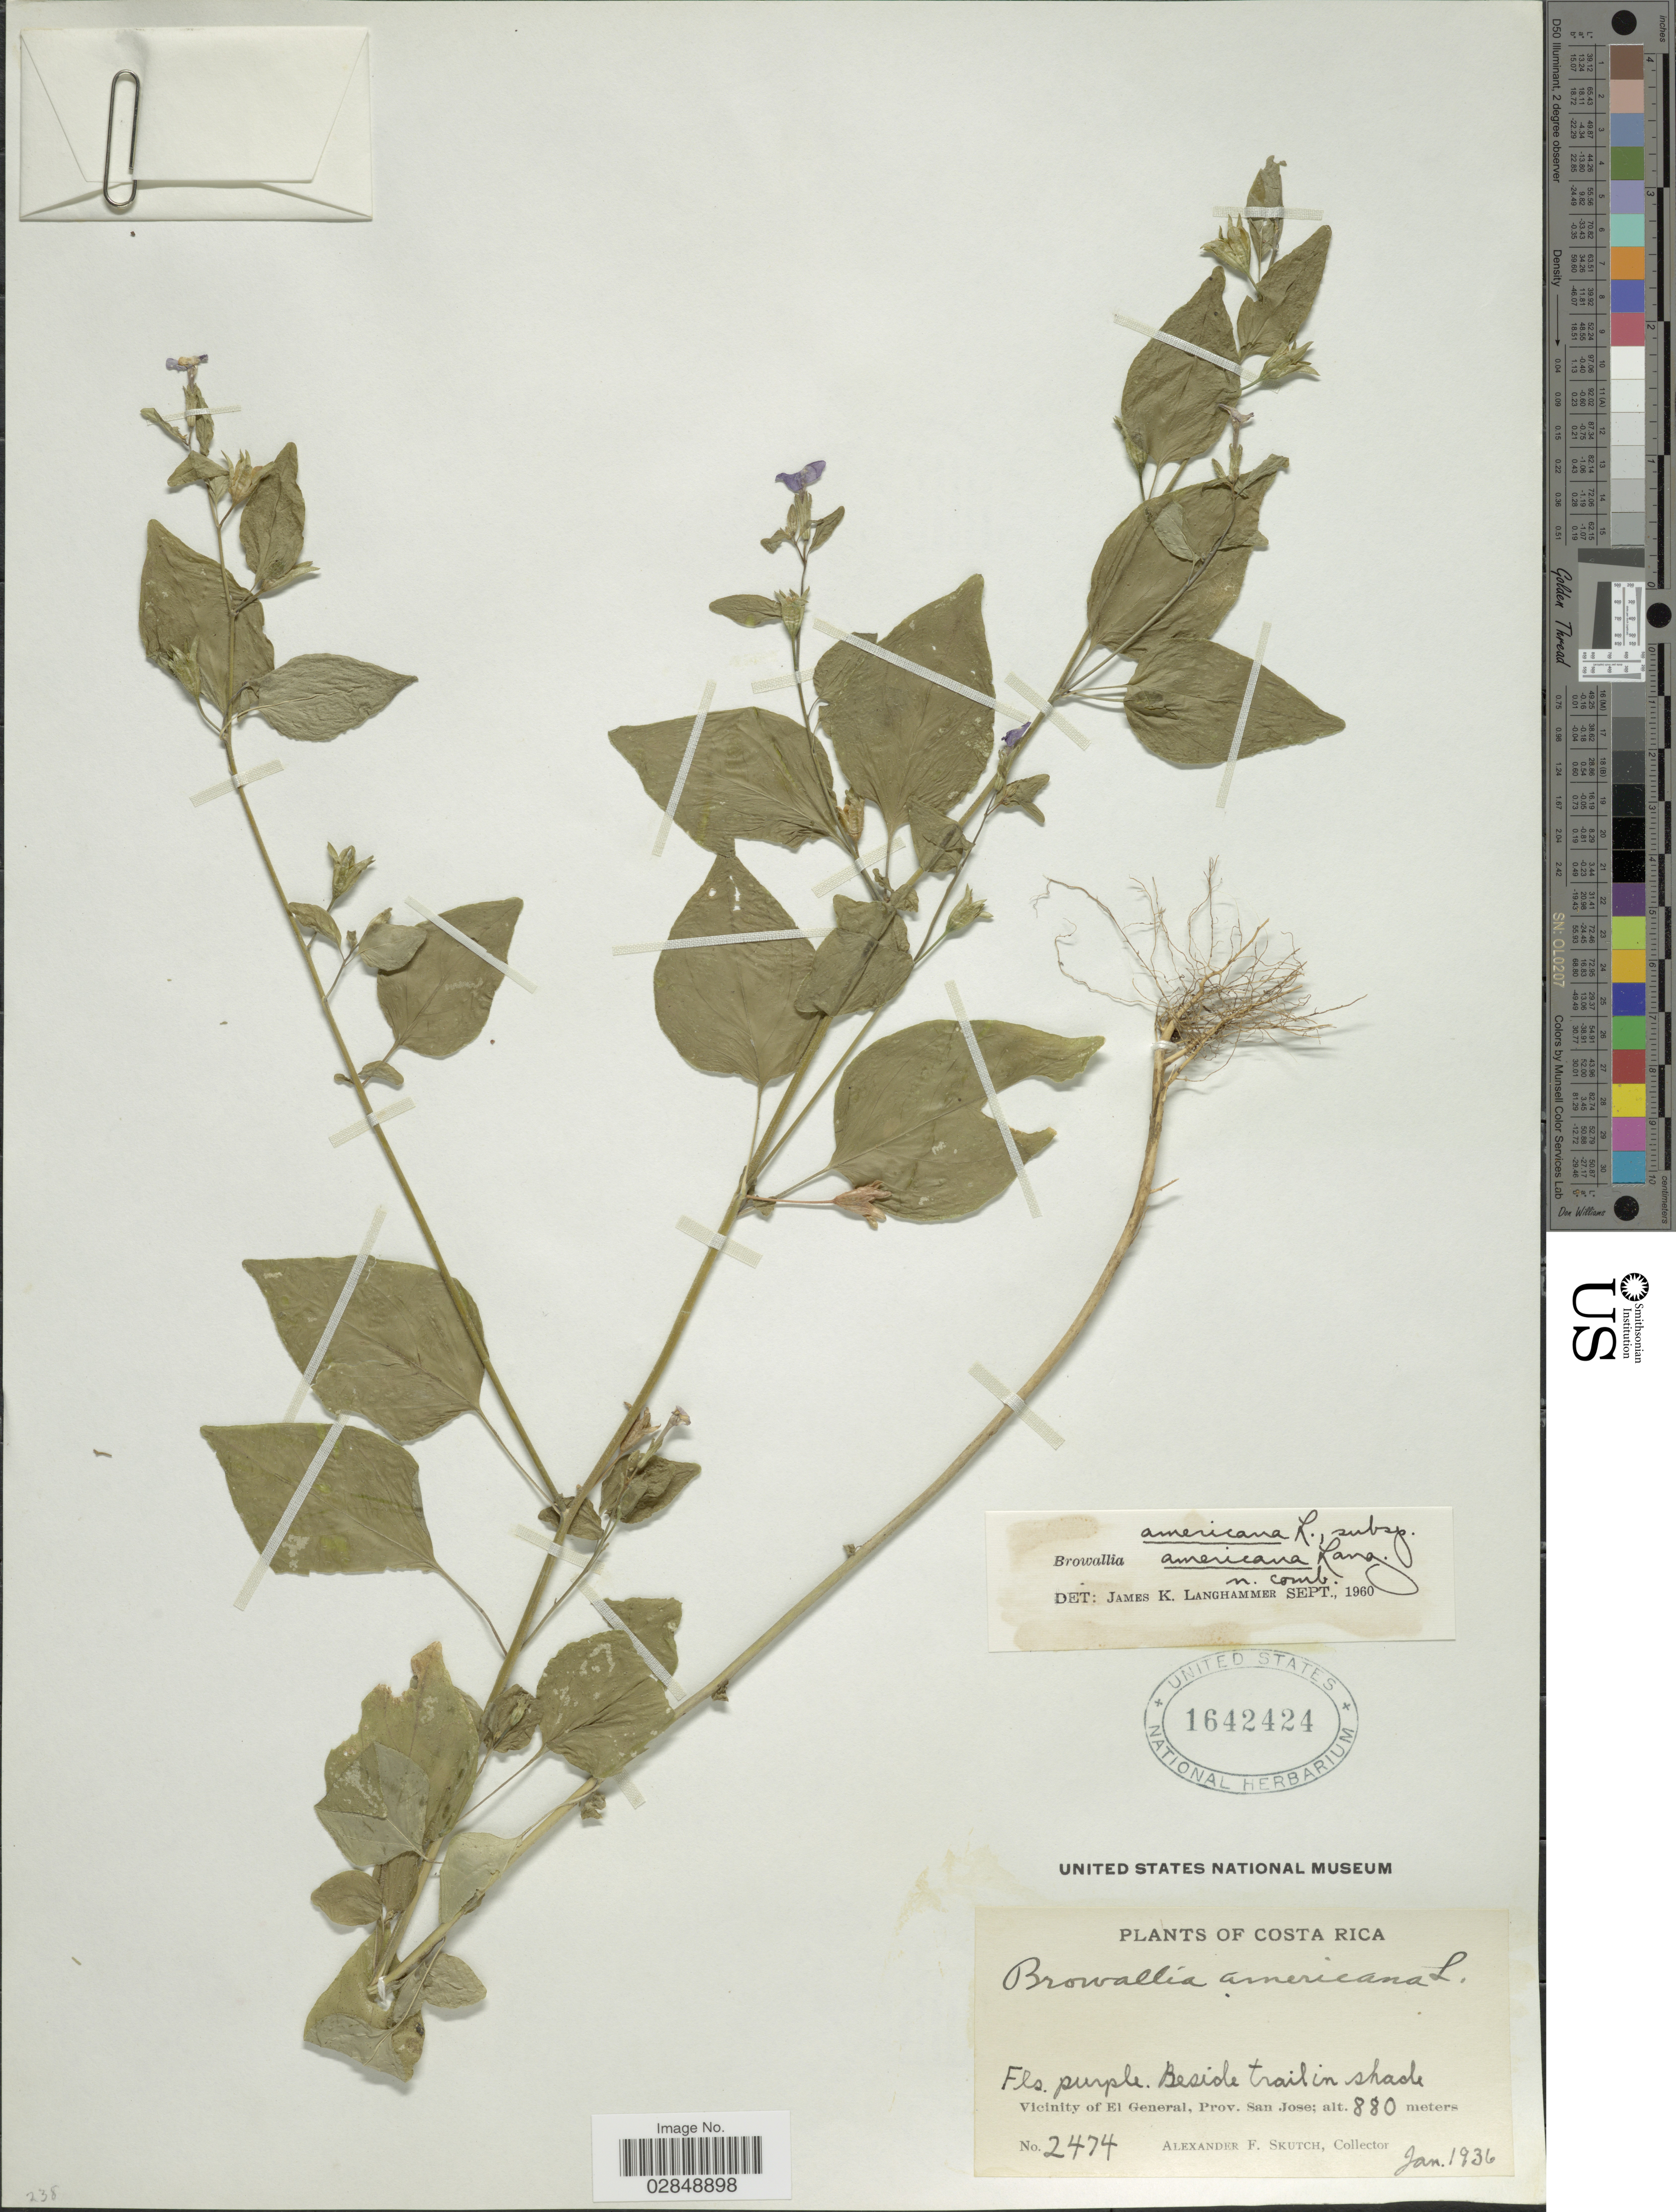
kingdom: Plantae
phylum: Tracheophyta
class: Magnoliopsida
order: Solanales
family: Solanaceae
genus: Browallia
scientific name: Browallia americana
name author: L.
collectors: A. F. Skutch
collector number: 2474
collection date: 1936-01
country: Costa Rica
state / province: San José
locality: Vicinity of El General.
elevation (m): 880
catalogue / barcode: US 1642424